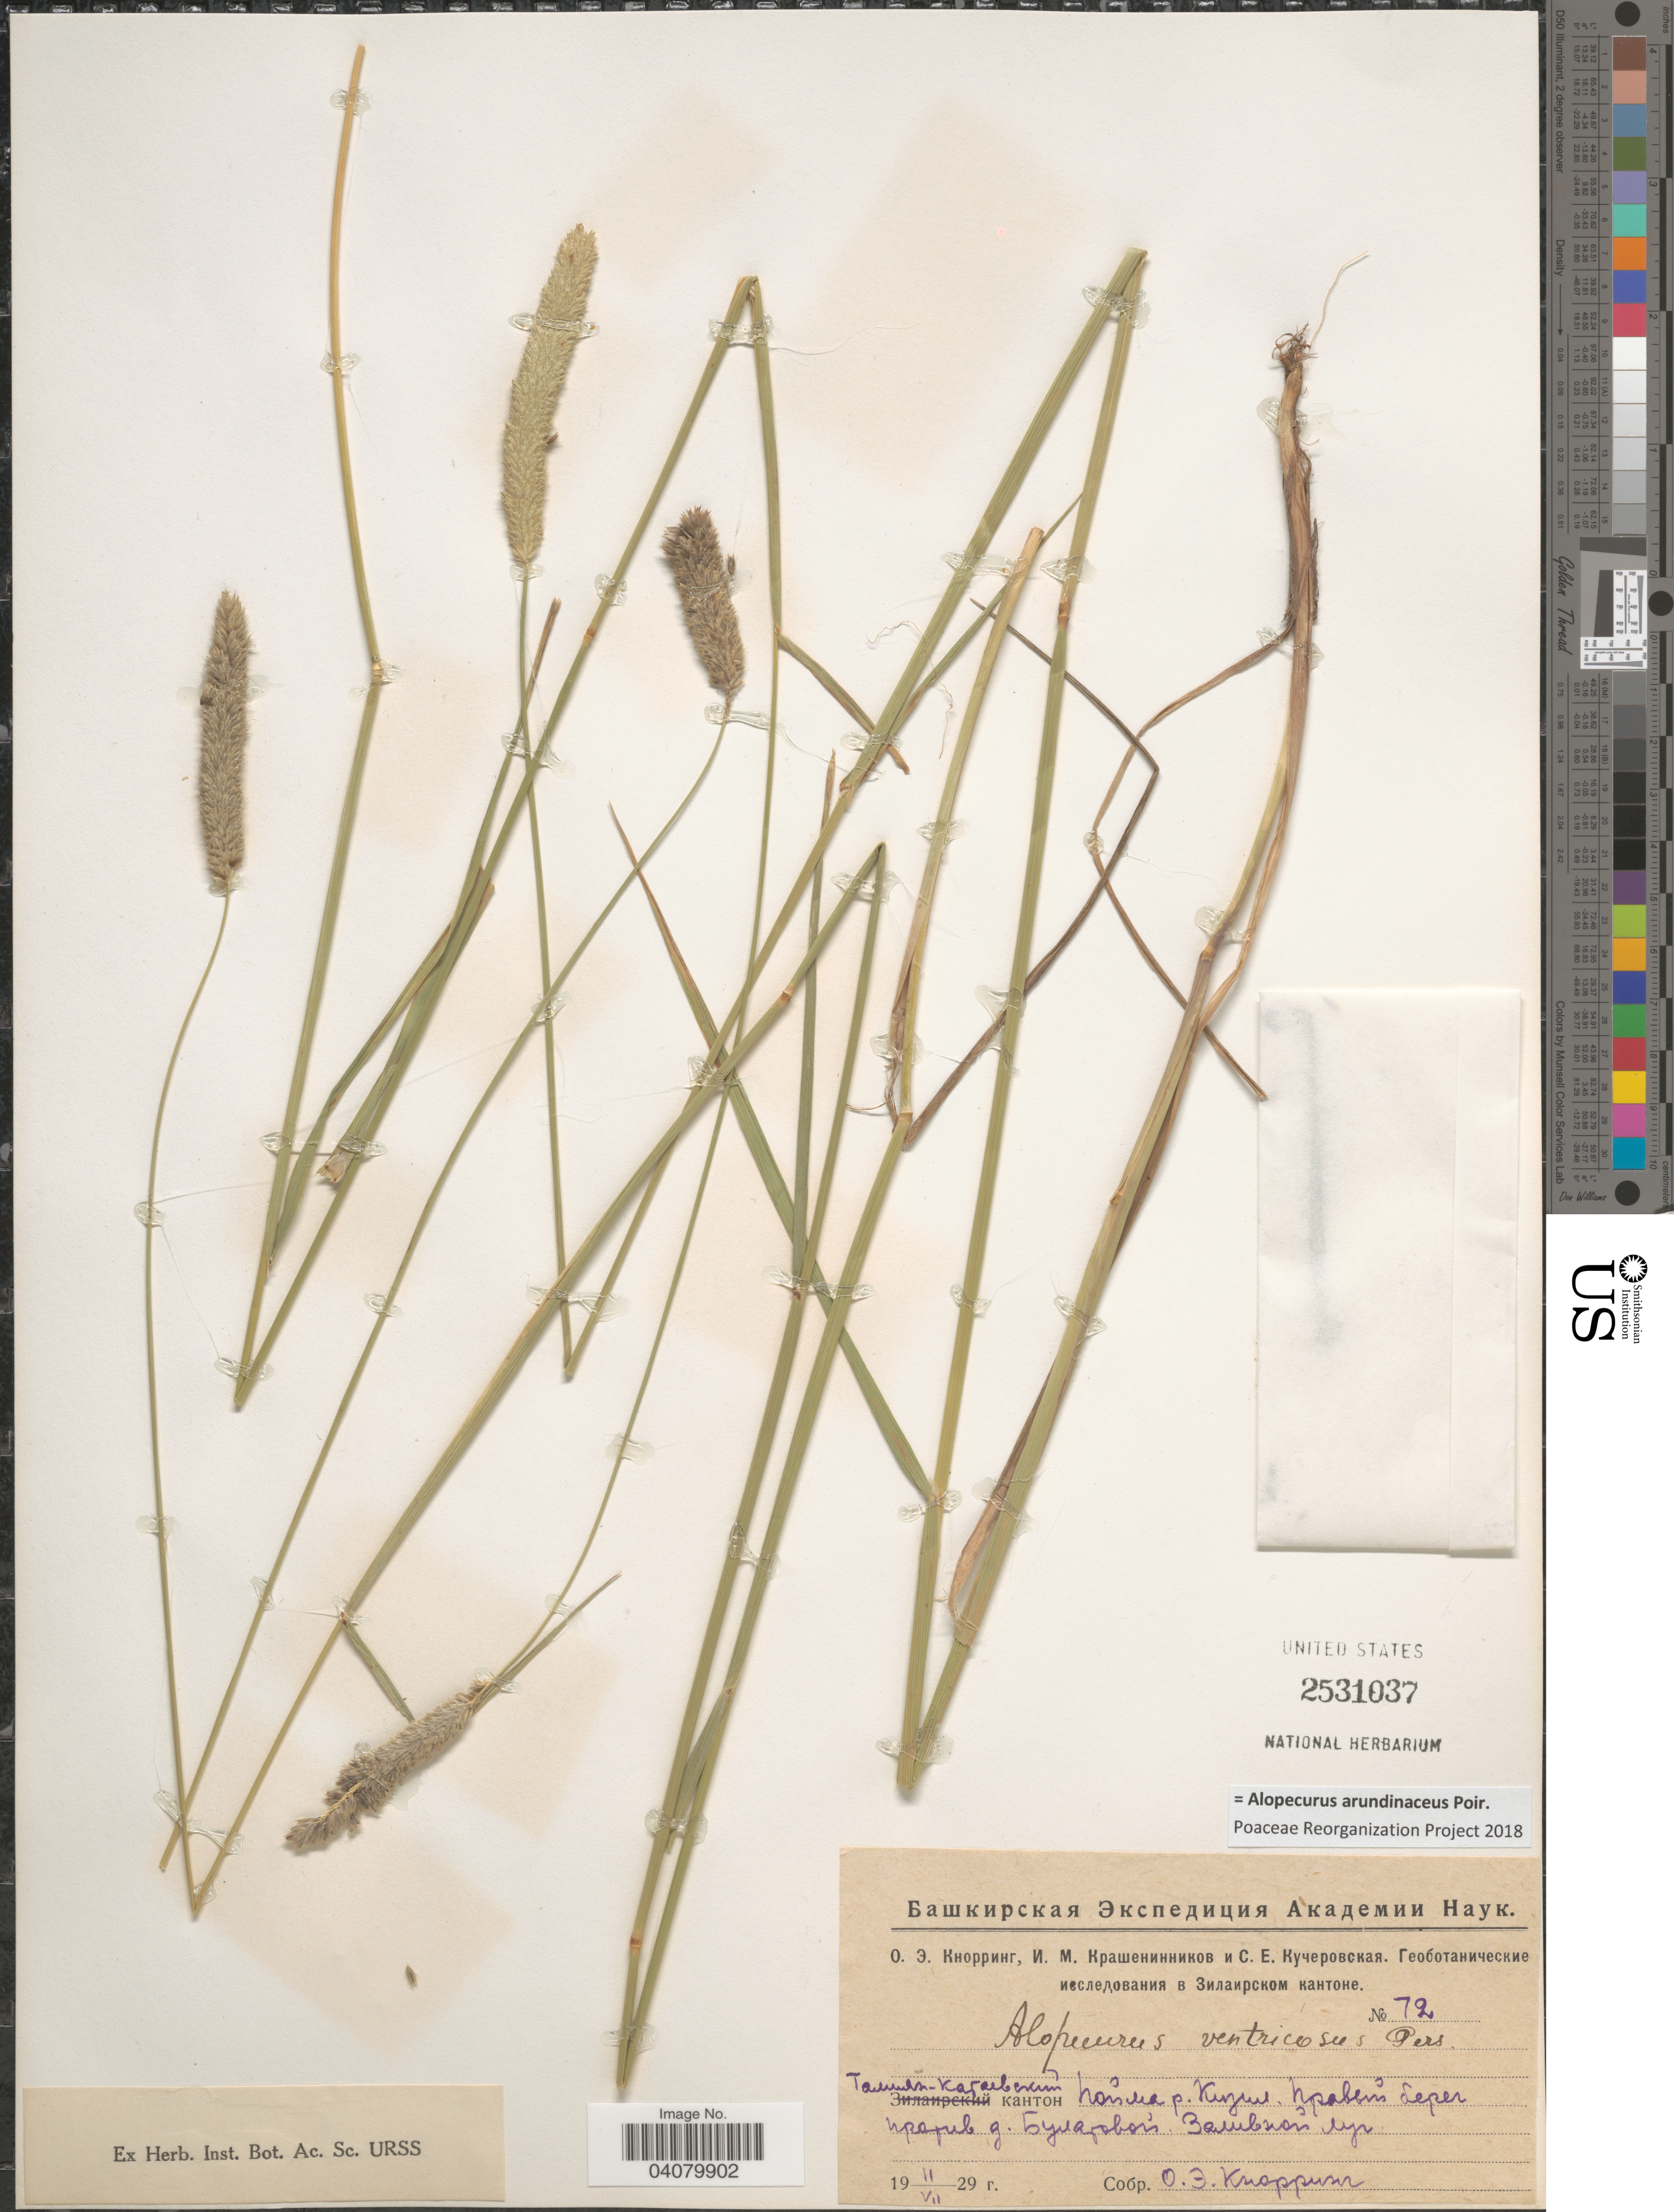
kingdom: Plantae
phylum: Tracheophyta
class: Liliopsida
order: Poales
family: Poaceae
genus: Alopecurus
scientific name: Alopecurus arundinaceus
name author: Poir.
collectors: O. Knorring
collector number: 72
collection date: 1929-07-11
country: Russian Federation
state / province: Bashkortostan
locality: Right shore of river Kizil, opposite of village Bulatovo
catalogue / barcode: US 2531037